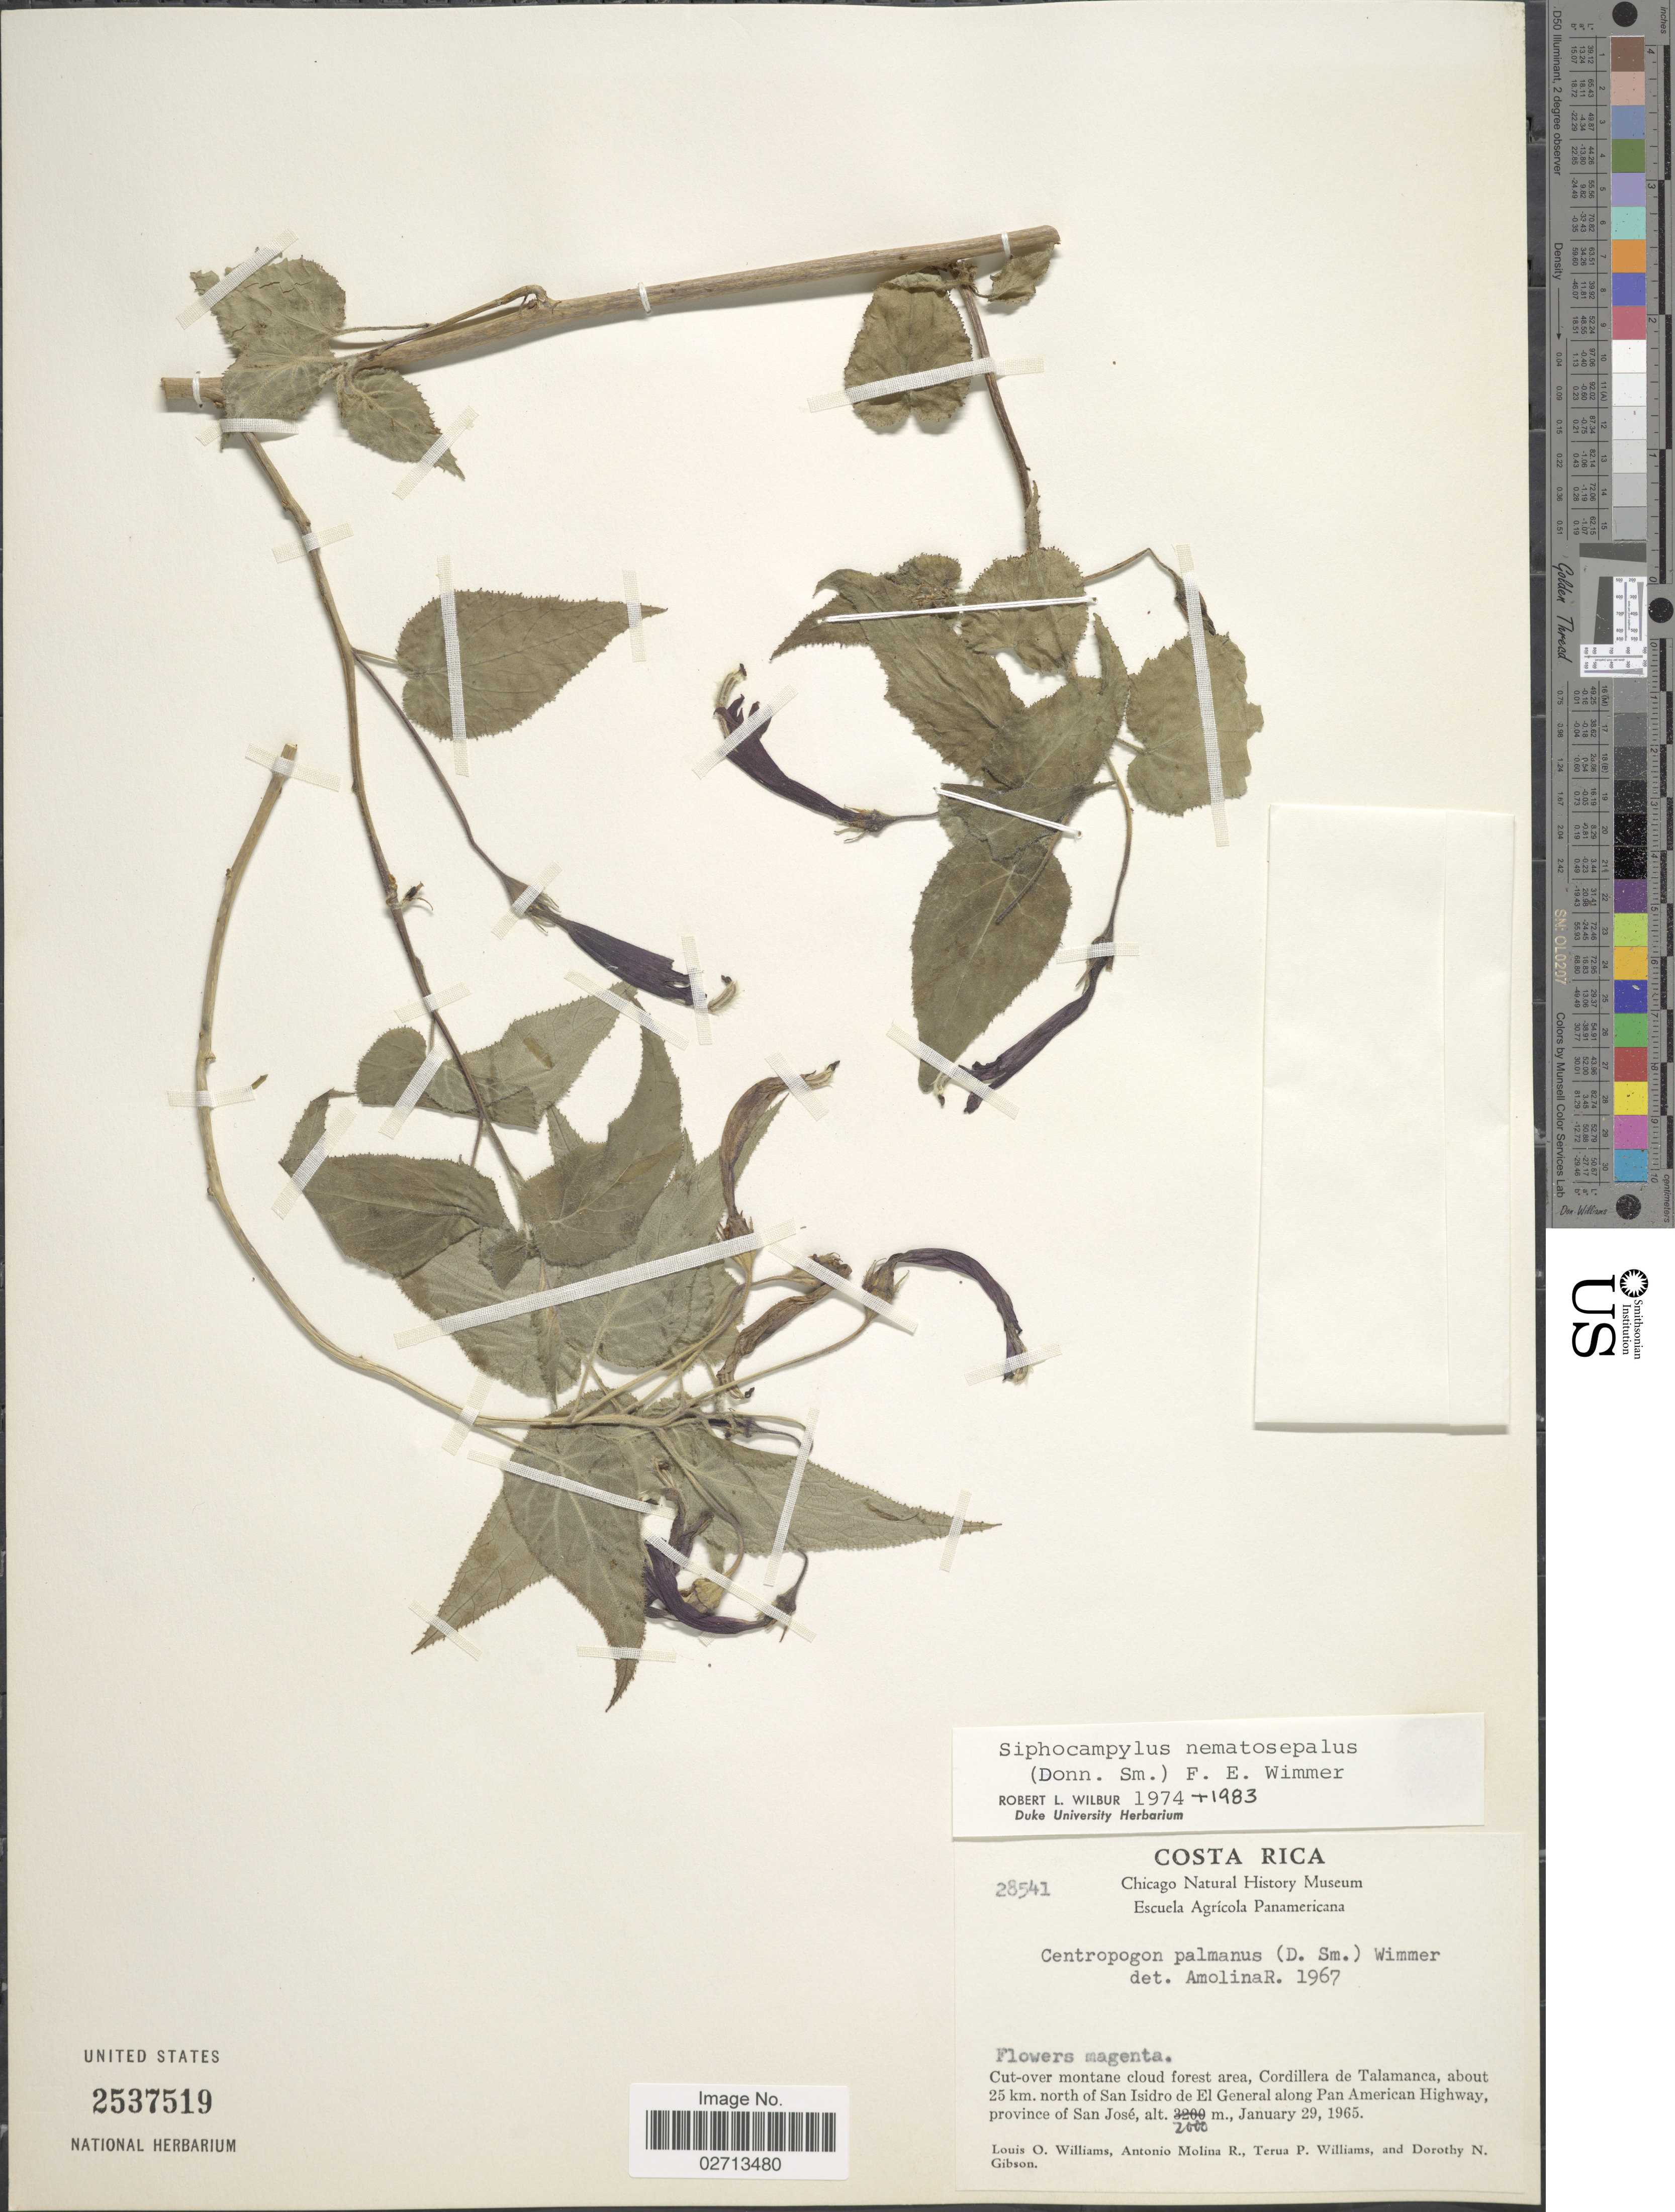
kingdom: Plantae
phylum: Tracheophyta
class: Magnoliopsida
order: Asterales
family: Campanulaceae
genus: Siphocampylus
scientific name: Siphocampylus nematosepalus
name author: (Donn. Sm.) E. Wimm.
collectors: L. O. Williams, A. Molina R., T. P. Williams & D. N. Gibson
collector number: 28541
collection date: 1965-01-29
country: Costa Rica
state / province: San José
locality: Cordillera de Talamanca, about 25 km. north of San Isidro de El General along Pan American Highway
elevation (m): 2000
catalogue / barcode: US 2537519